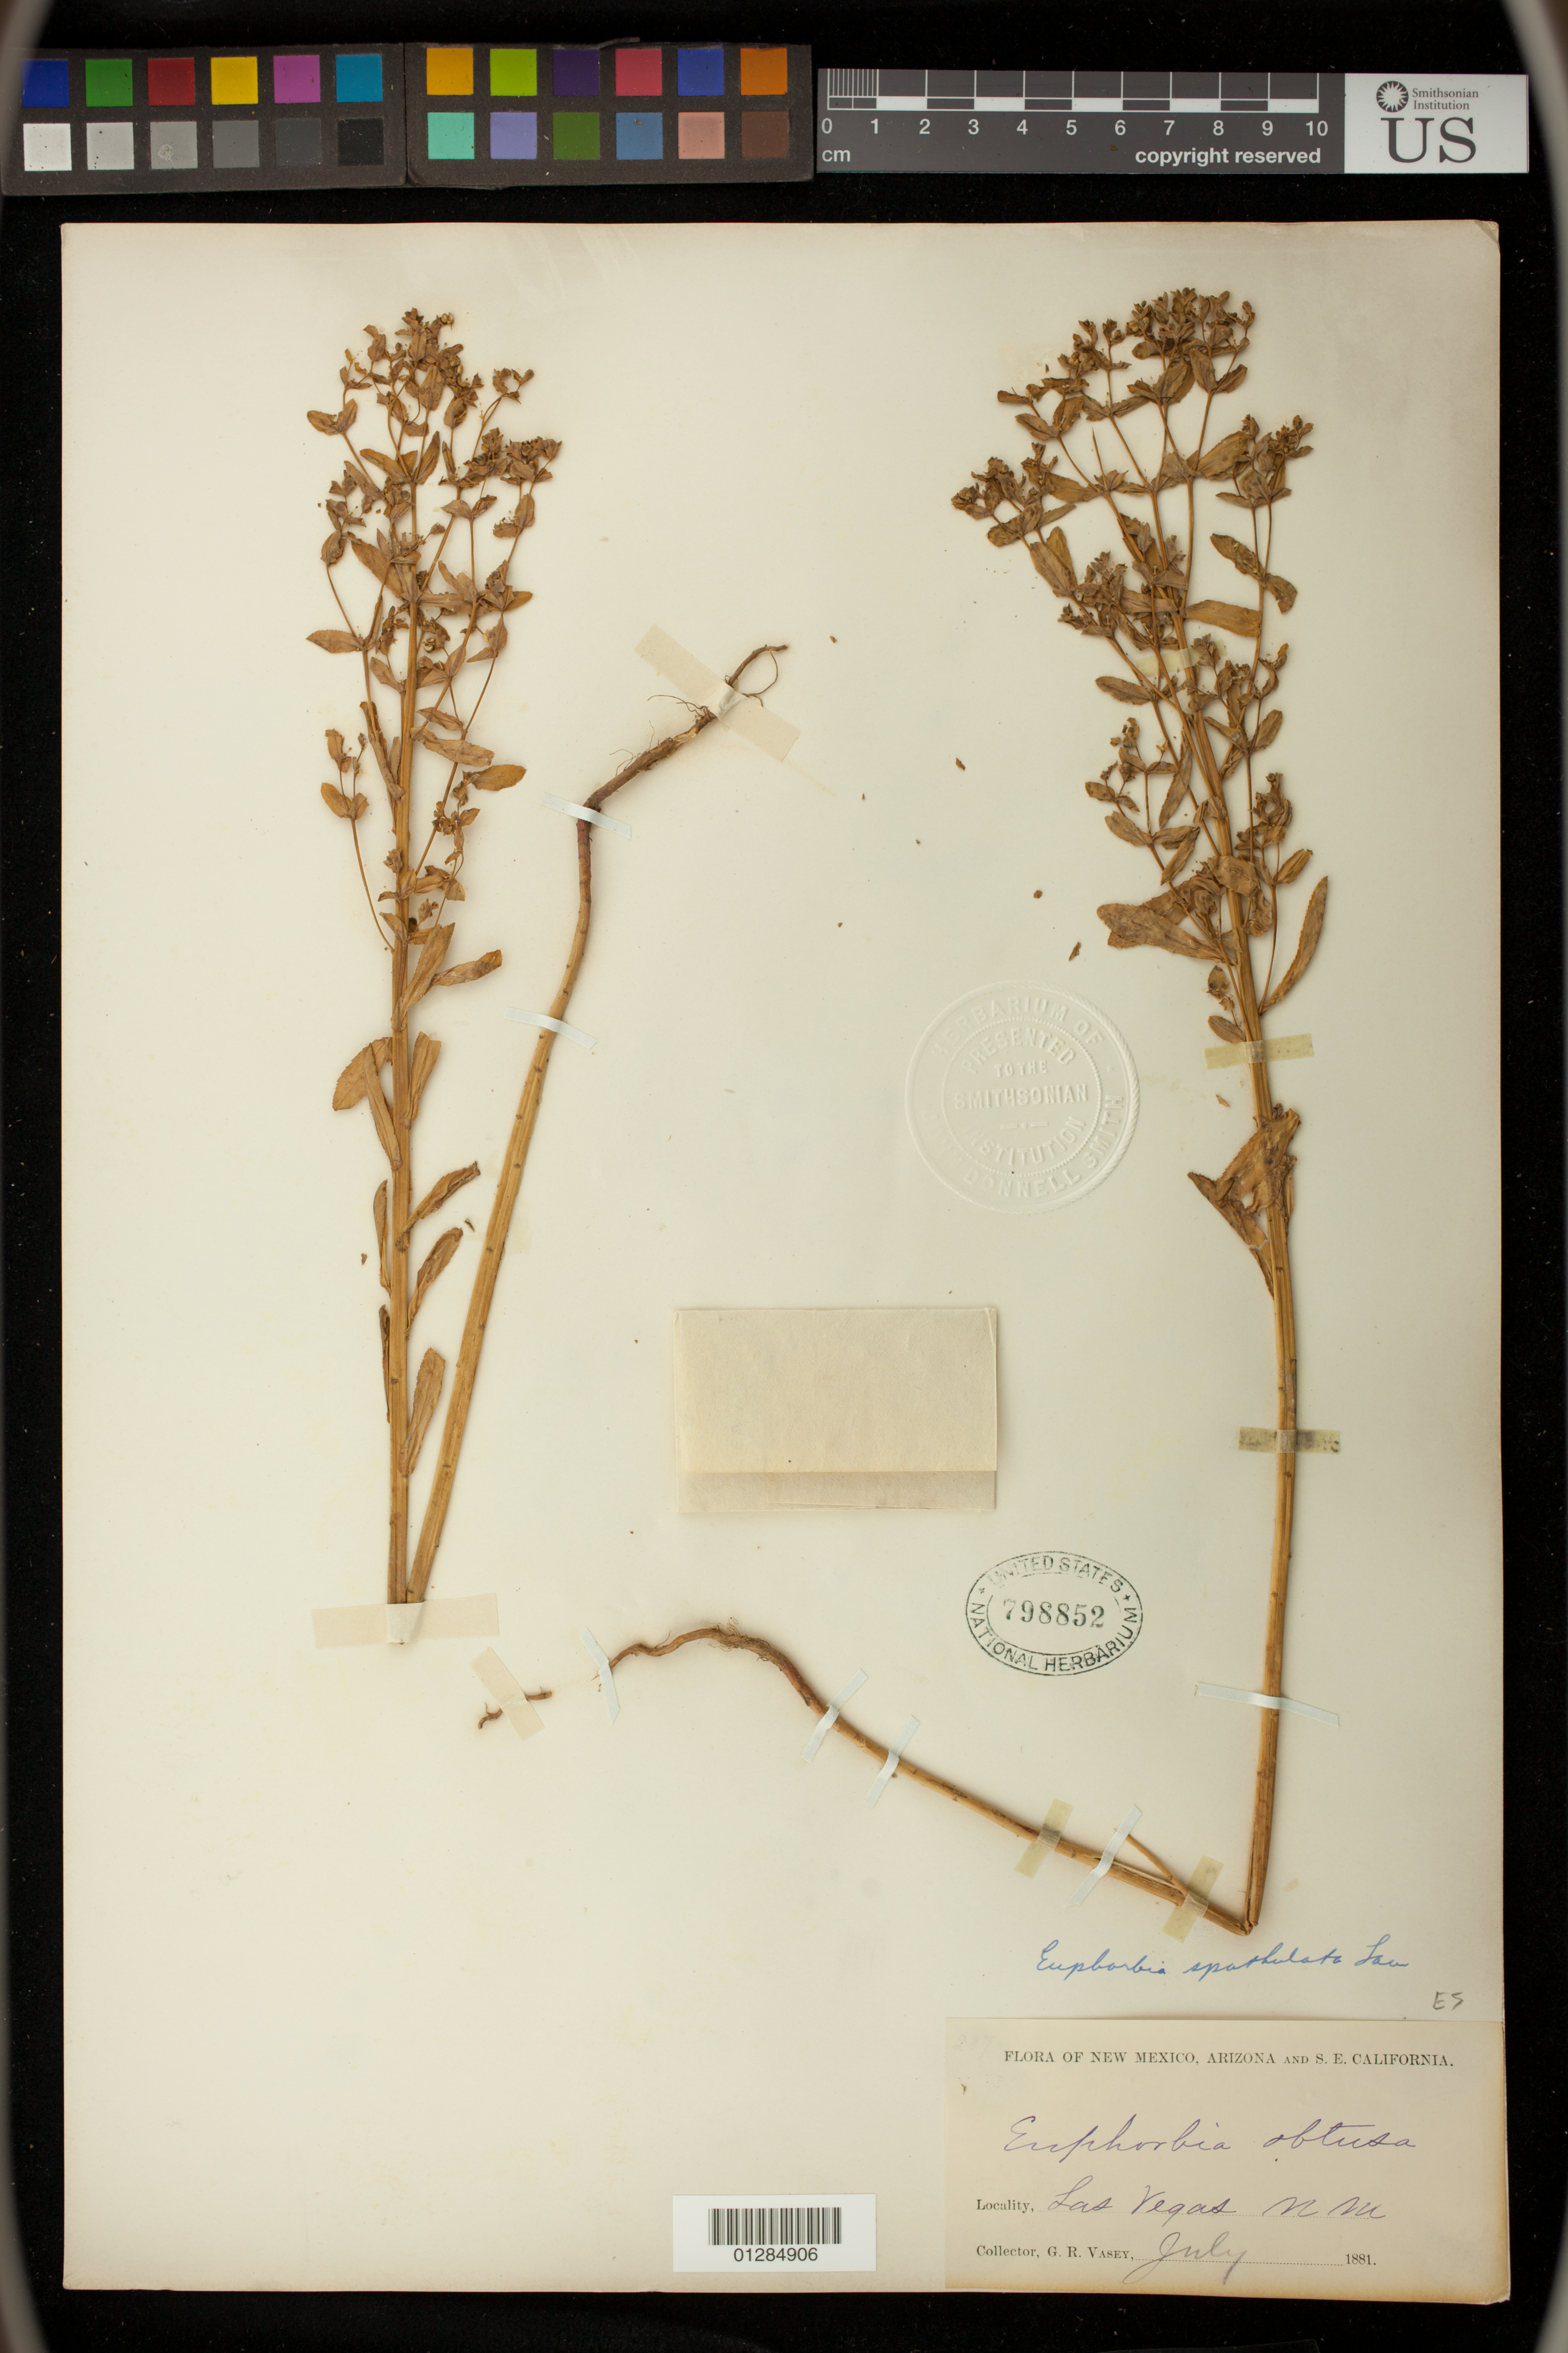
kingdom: Plantae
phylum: Tracheophyta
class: Magnoliopsida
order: Malpighiales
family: Euphorbiaceae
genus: Euphorbia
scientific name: Euphorbia spathulata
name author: Lam.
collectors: G. R. Vasey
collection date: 1881-07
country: United States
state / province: New Mexico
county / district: San Miguel County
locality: Las Vegas N M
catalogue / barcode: US 798852